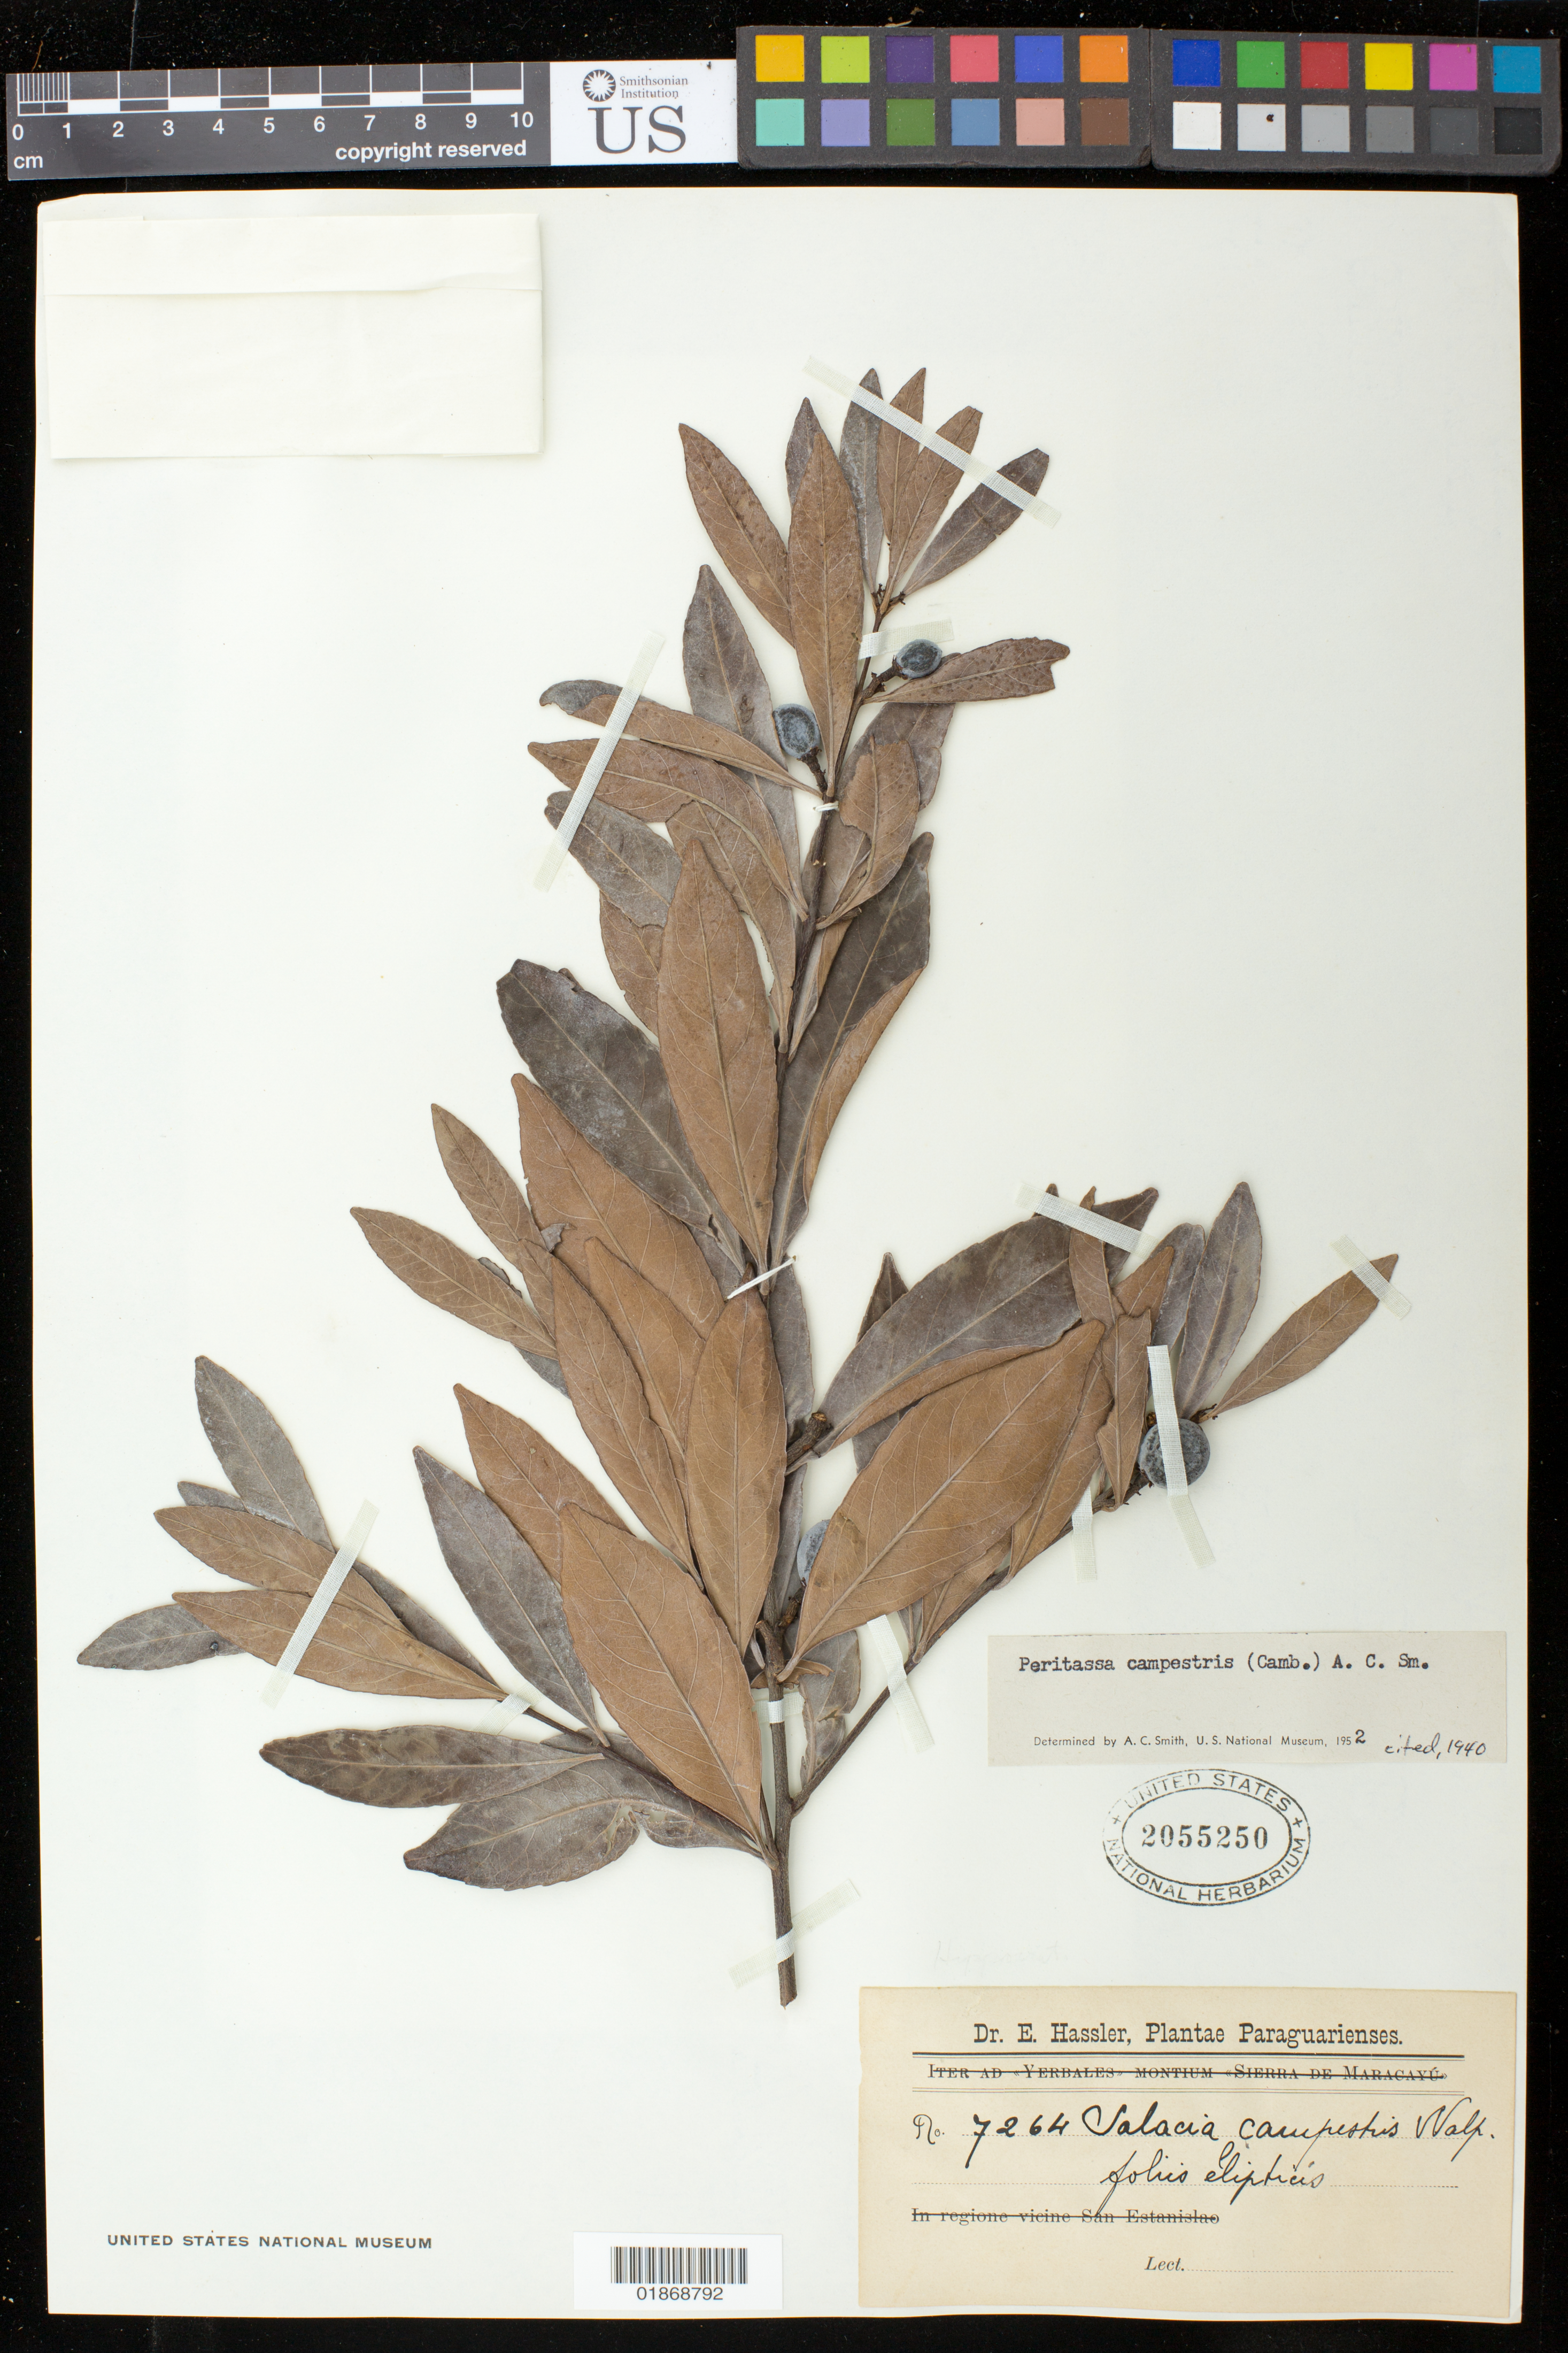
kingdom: Plantae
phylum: Tracheophyta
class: Magnoliopsida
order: Celastrales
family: Celastraceae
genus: Peritassa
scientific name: Peritassa campestris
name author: (Cambess.) A.C. Sm.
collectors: E. Hassler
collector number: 7264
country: Paraguay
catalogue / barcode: US 2055250